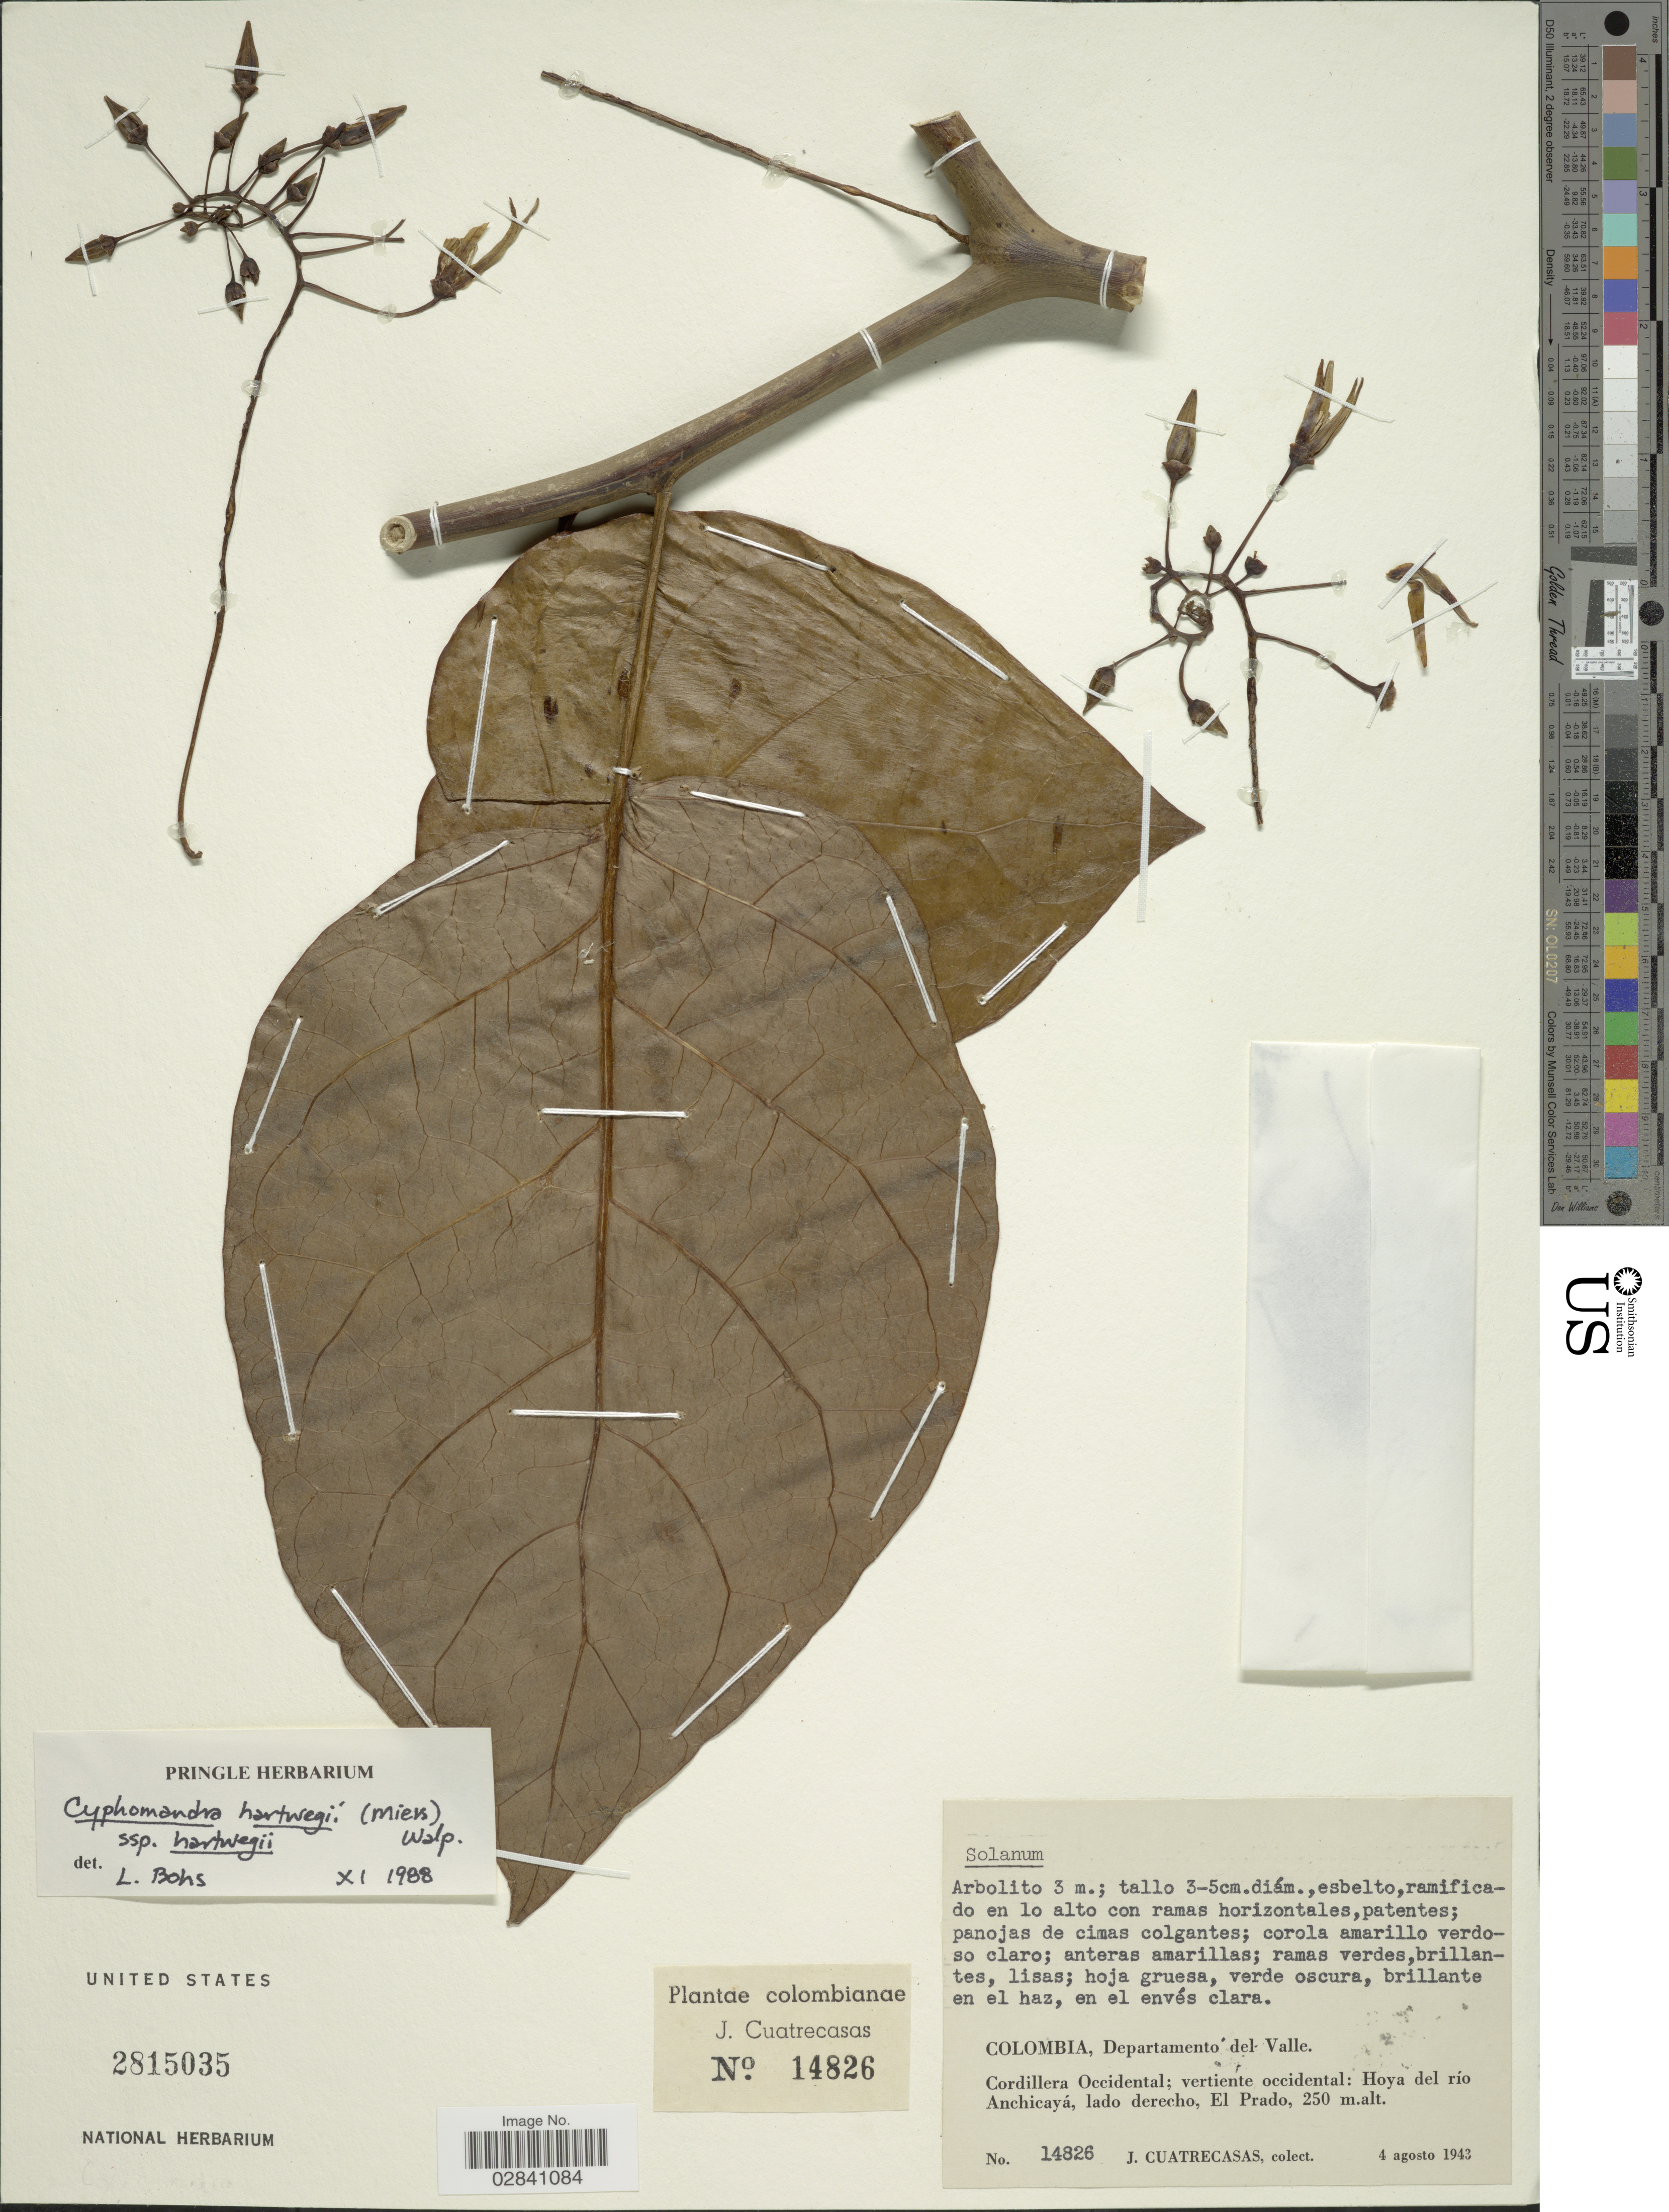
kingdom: Plantae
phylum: Tracheophyta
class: Magnoliopsida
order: Solanales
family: Solanaceae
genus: Cyphomandra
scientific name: Cyphomandra hartwegii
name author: (Miers) Sendtn. ex Walp.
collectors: J. Cuatrecasas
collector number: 14826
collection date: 1943-08-04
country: Colombia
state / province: Valle del Cauca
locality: Departamento del Valle. Cordillera Occidental; vertiente occidental: Hoya del río Anchicayá, lado derecho, El Prado.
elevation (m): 250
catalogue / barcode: US 2815035